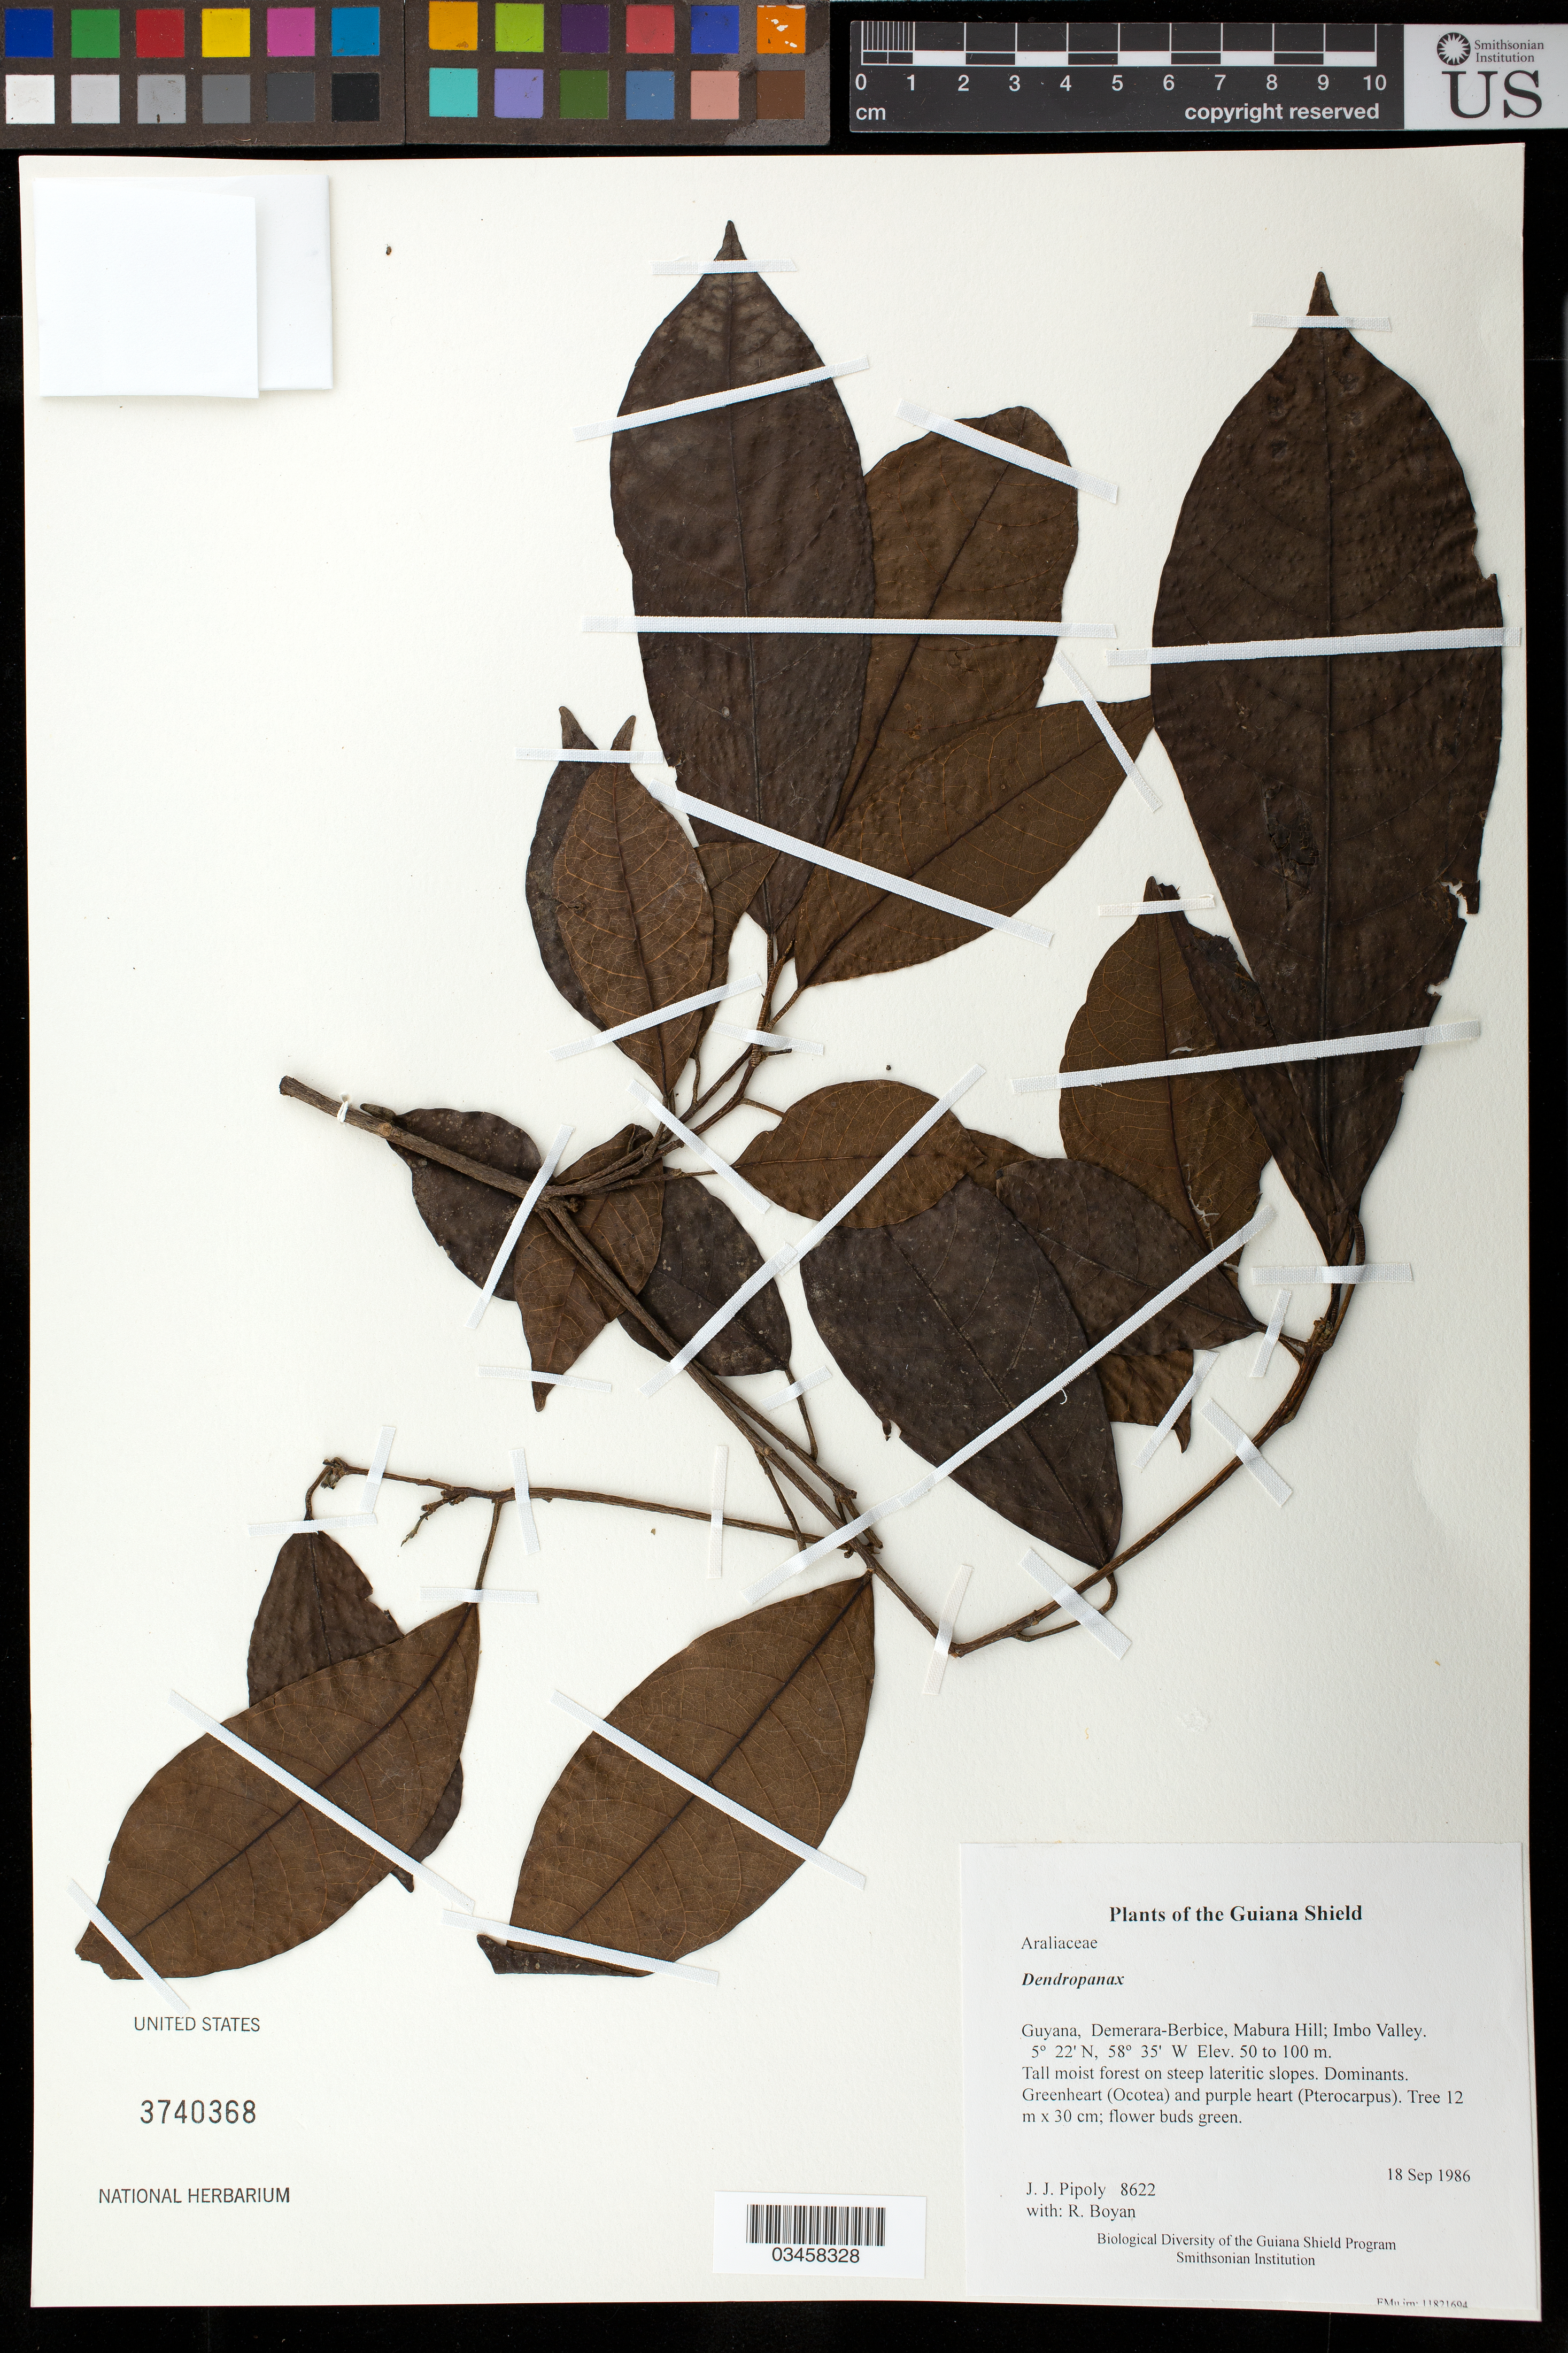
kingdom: Plantae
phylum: Tracheophyta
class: Magnoliopsida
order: Apiales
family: Araliaceae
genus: Dendropanax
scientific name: Dendropanax sp.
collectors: J. J. Pipoly & R. Boyan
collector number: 8622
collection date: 1986-09-18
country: Guyana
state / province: U. Demerara-Berbice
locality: Mabura Hill; Imbo Valley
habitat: Tall moist forest on steep lateritic slopes. Dominants. Greenheart (Ocotea) and purple heart (Pterocarpus)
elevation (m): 50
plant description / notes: U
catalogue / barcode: US 3740368